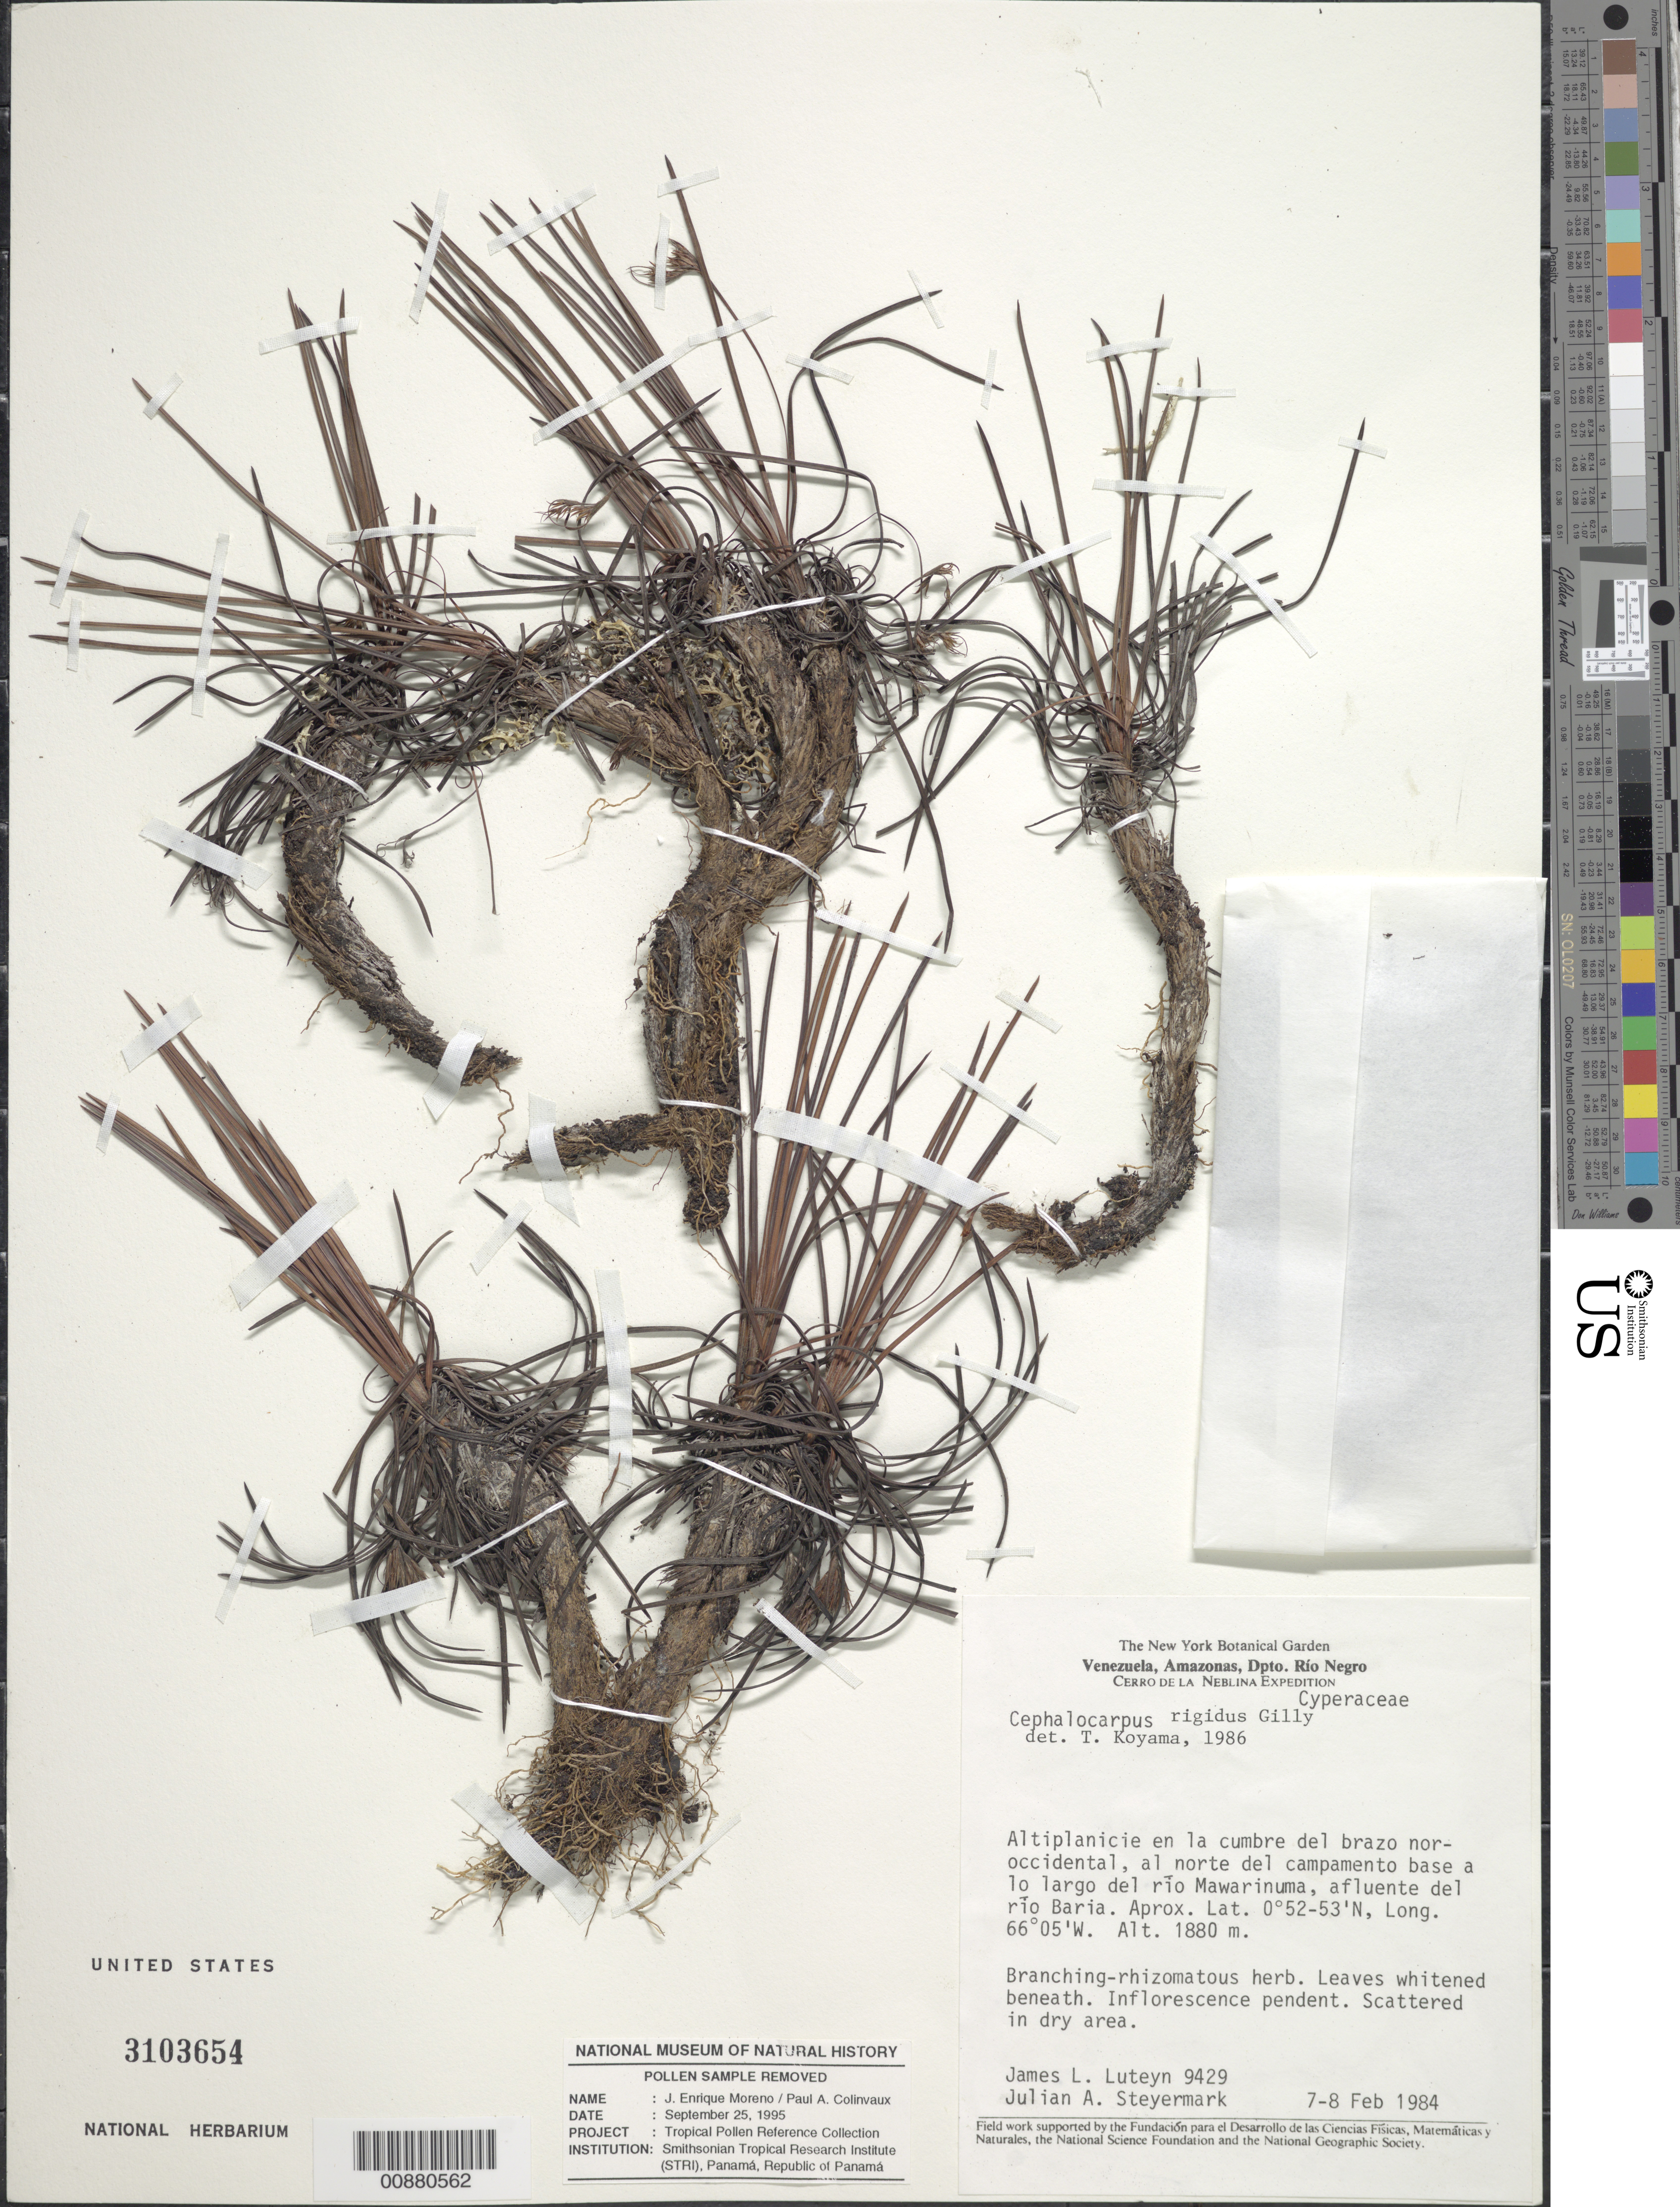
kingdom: Plantae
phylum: Tracheophyta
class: Liliopsida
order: Poales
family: Cyperaceae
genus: Cephalocarpus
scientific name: Cephalocarpus neblinensis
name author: S.M. Costa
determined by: Strong, Mark T., (BOT), Smithsonian Institution - National Museum of Natural History (UNITED STATES)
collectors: J. L. Luteyn & J. Steyermark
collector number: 9429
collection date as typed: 7-Feb-84 to 8-Feb-84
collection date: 1984-02-07/1984-02-08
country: Venezuela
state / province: Amazonas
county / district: Río Negro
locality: Río Mawarinuma, afluente del Río Baria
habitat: Altiplanicie en la combre brazo noroccidental; scatterd in dry area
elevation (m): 1880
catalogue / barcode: US 3103654